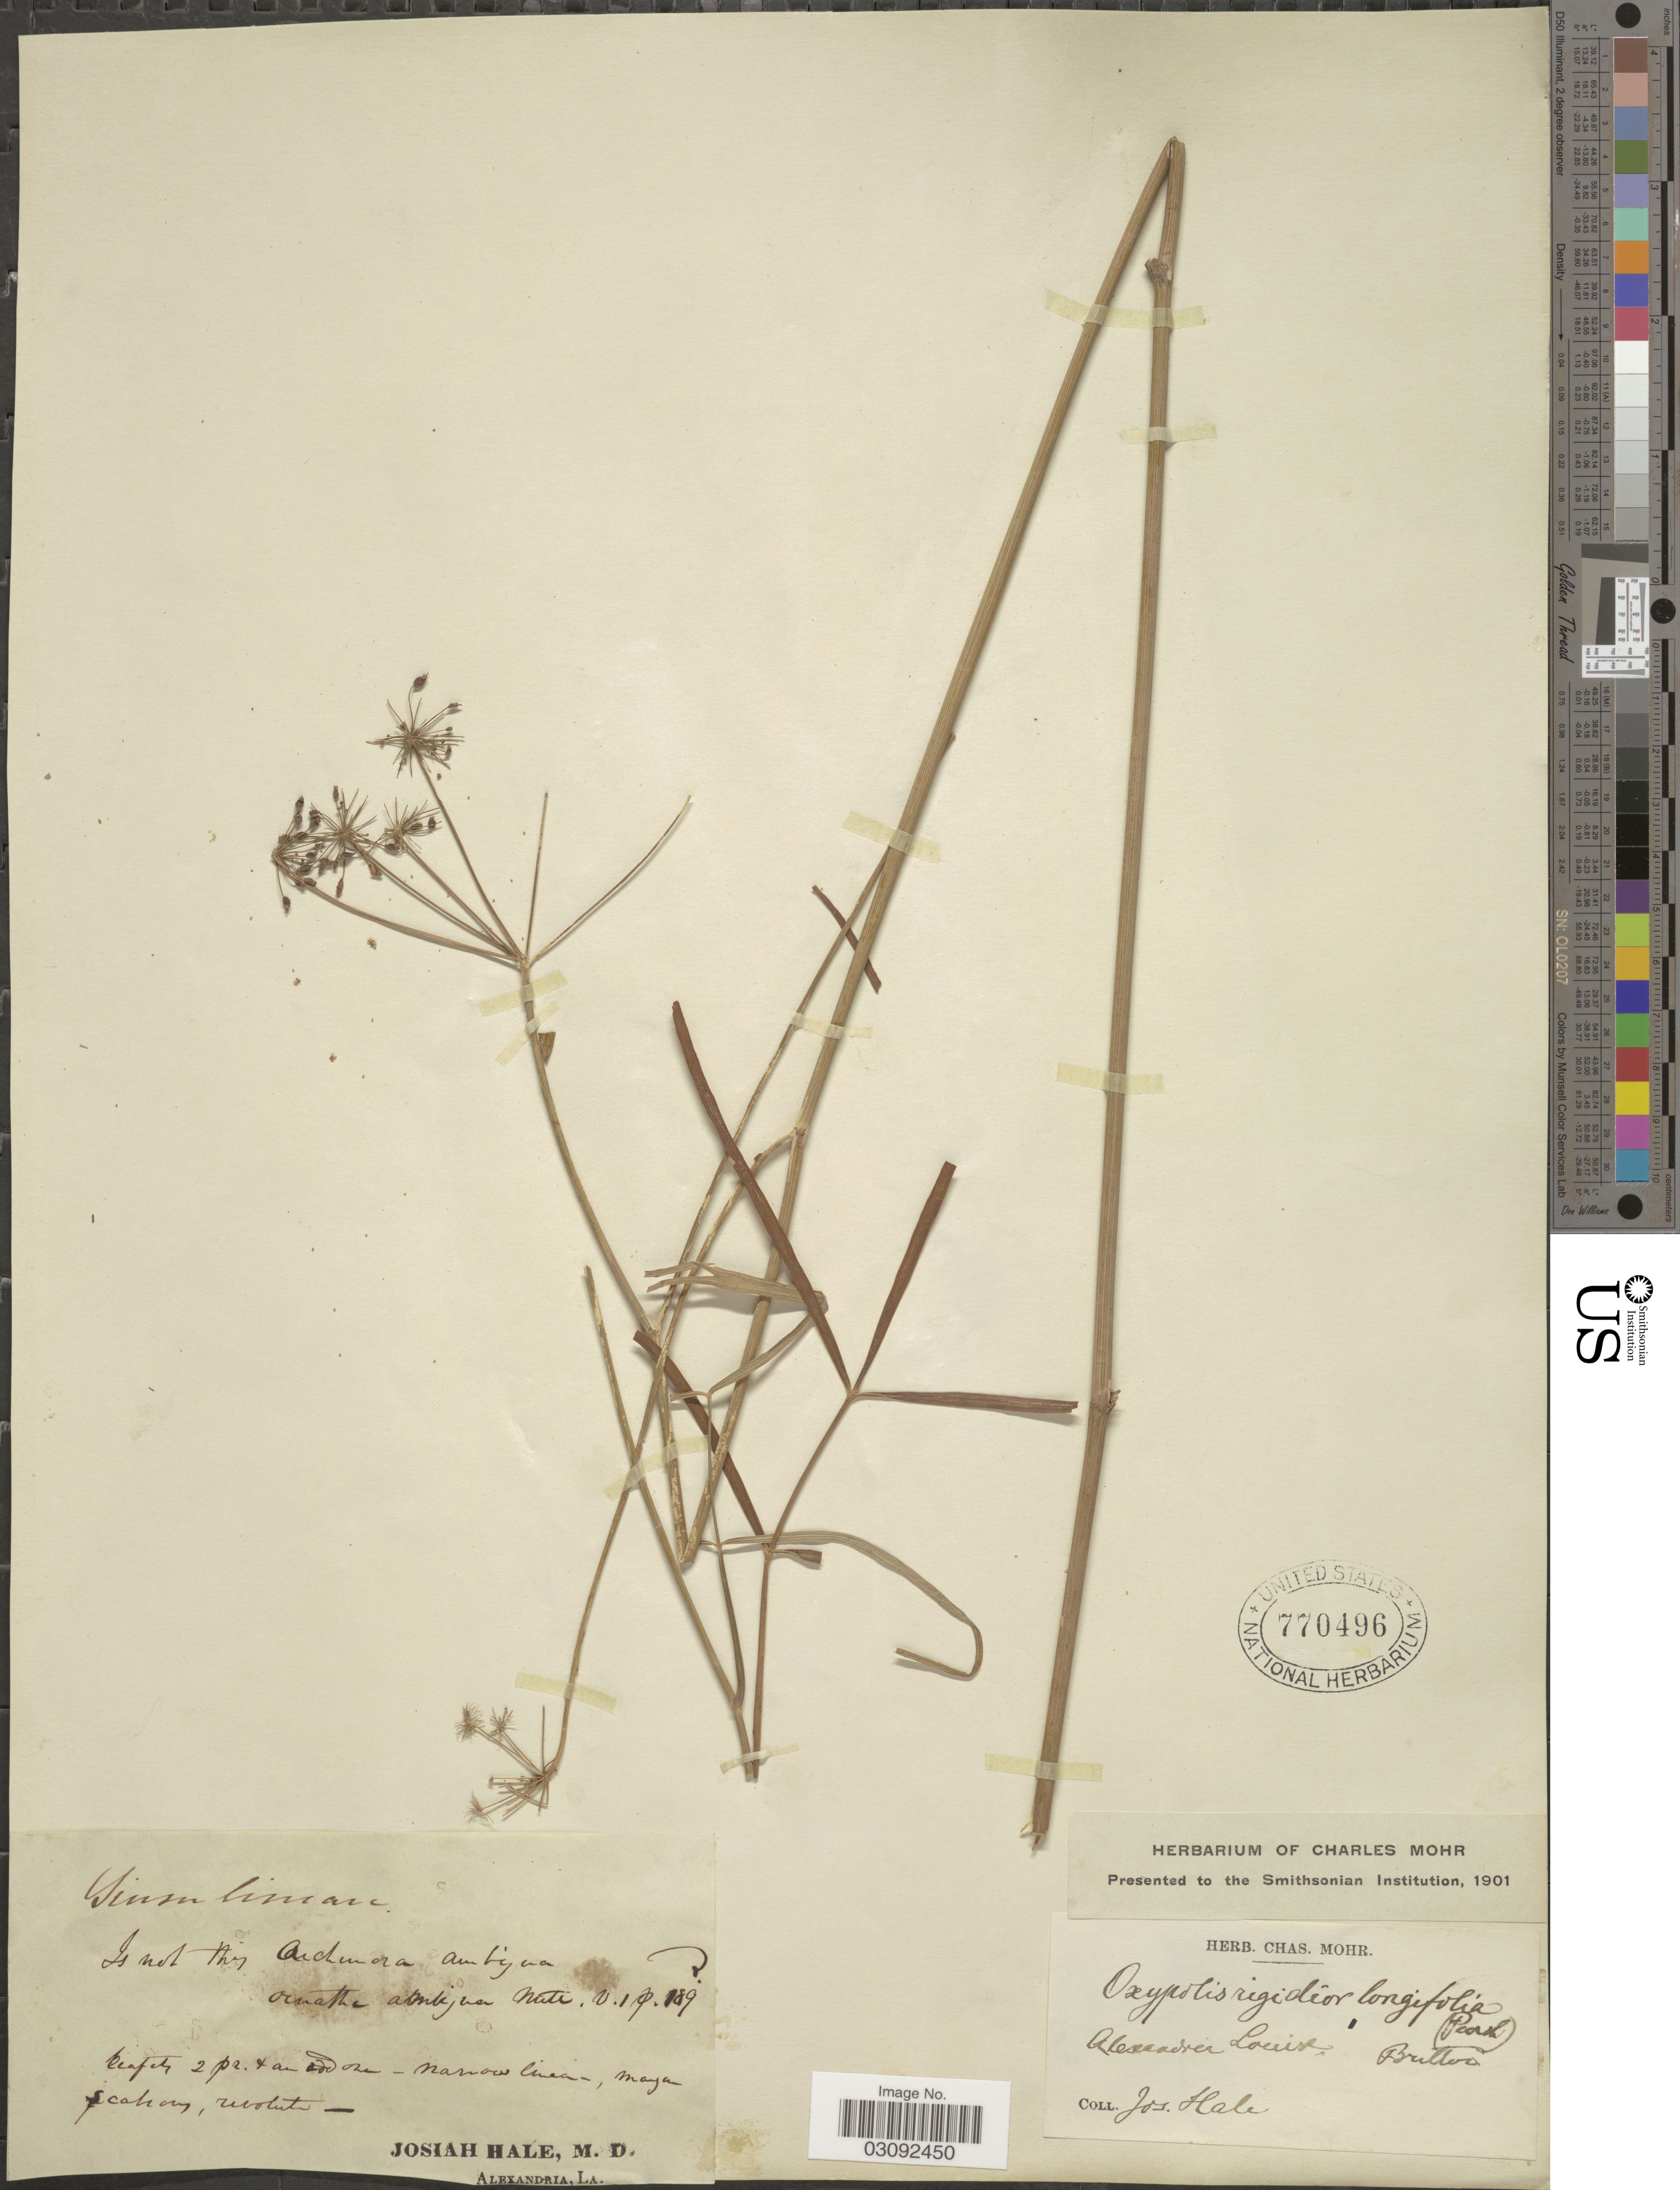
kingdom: Plantae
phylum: Tracheophyta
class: Magnoliopsida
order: Apiales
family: Apiaceae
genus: Oxypolis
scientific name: Oxypolis rigidior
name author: (L.) Raf.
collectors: J. Hale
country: United States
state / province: Louisiana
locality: Alexandria.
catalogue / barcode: US 770496